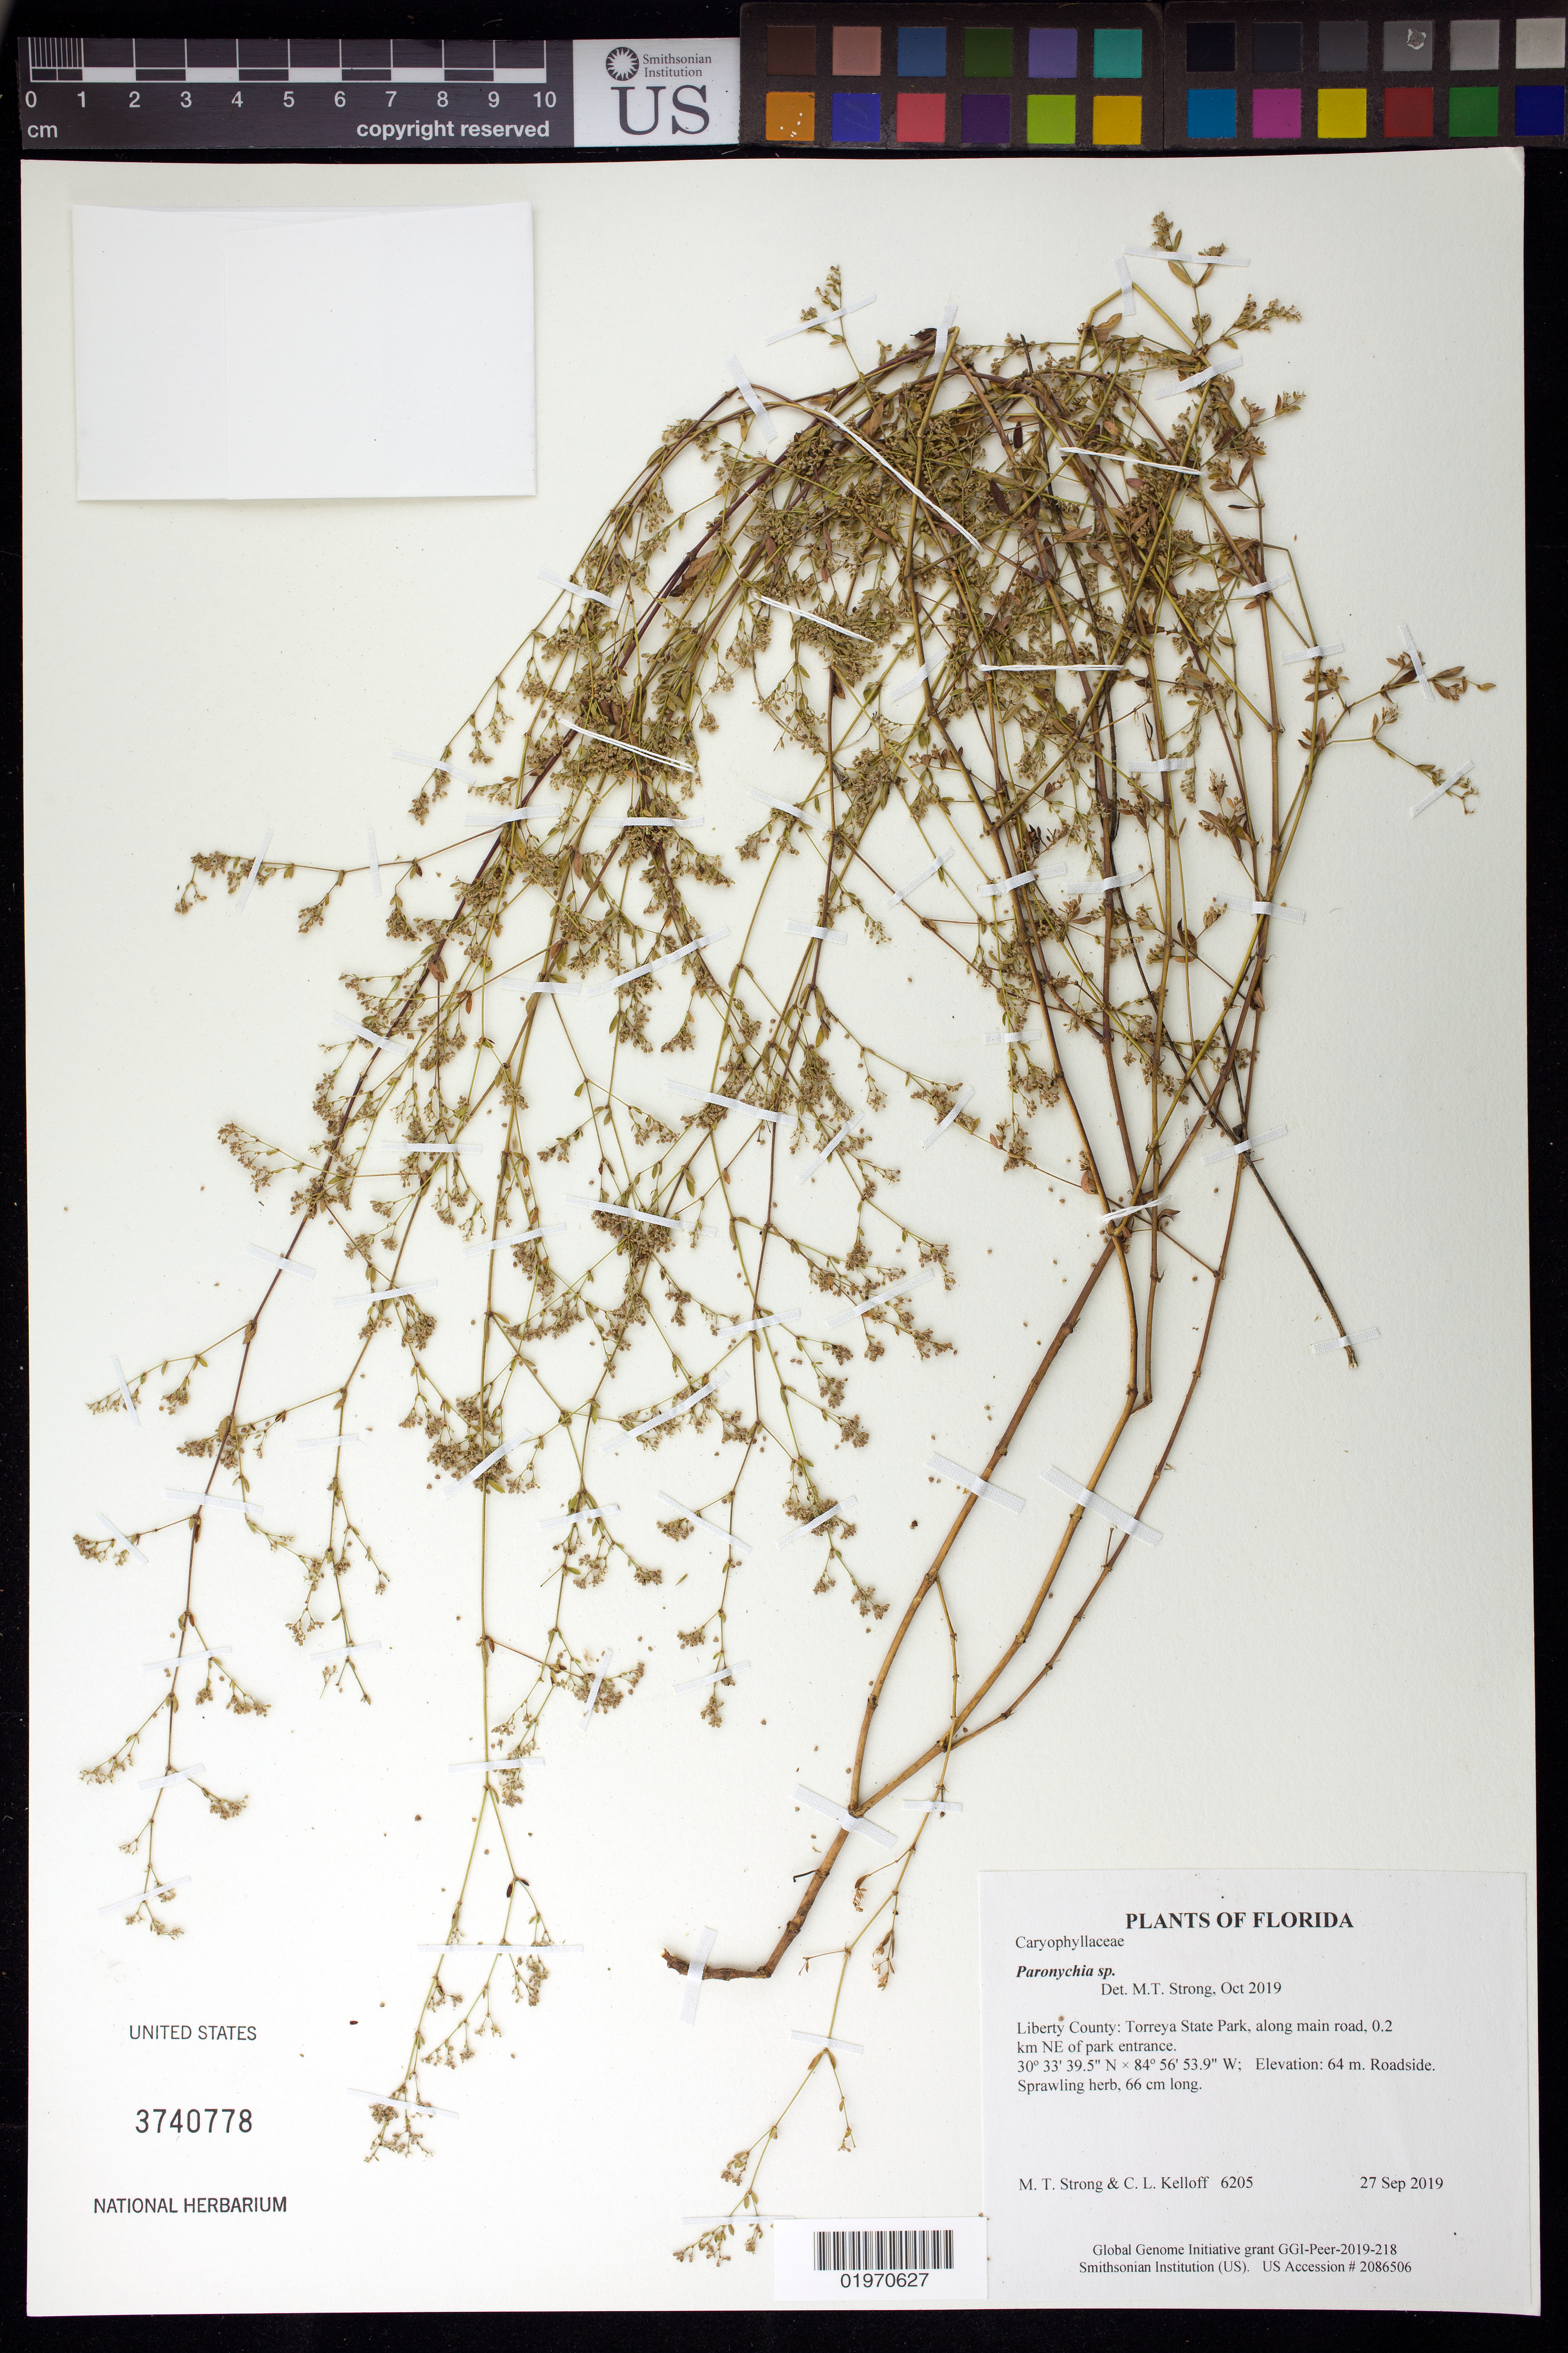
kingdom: Plantae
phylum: Tracheophyta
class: Magnoliopsida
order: Caryophyllales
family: Caryophyllaceae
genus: Paronychia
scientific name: Paronychia sp.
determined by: Strong, Mark T., (BOT), Smithsonian Institution - National Museum of Natural History (UNITED STATES)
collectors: M. T. Strong & C. L. Kelloff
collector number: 6205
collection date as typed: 27 Sep 2019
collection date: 2019-09-27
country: United States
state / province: Florida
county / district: Liberty County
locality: Torreya State Park, along main road, 0.2 km NE of park entrance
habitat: Roadside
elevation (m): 64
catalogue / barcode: US 3740778